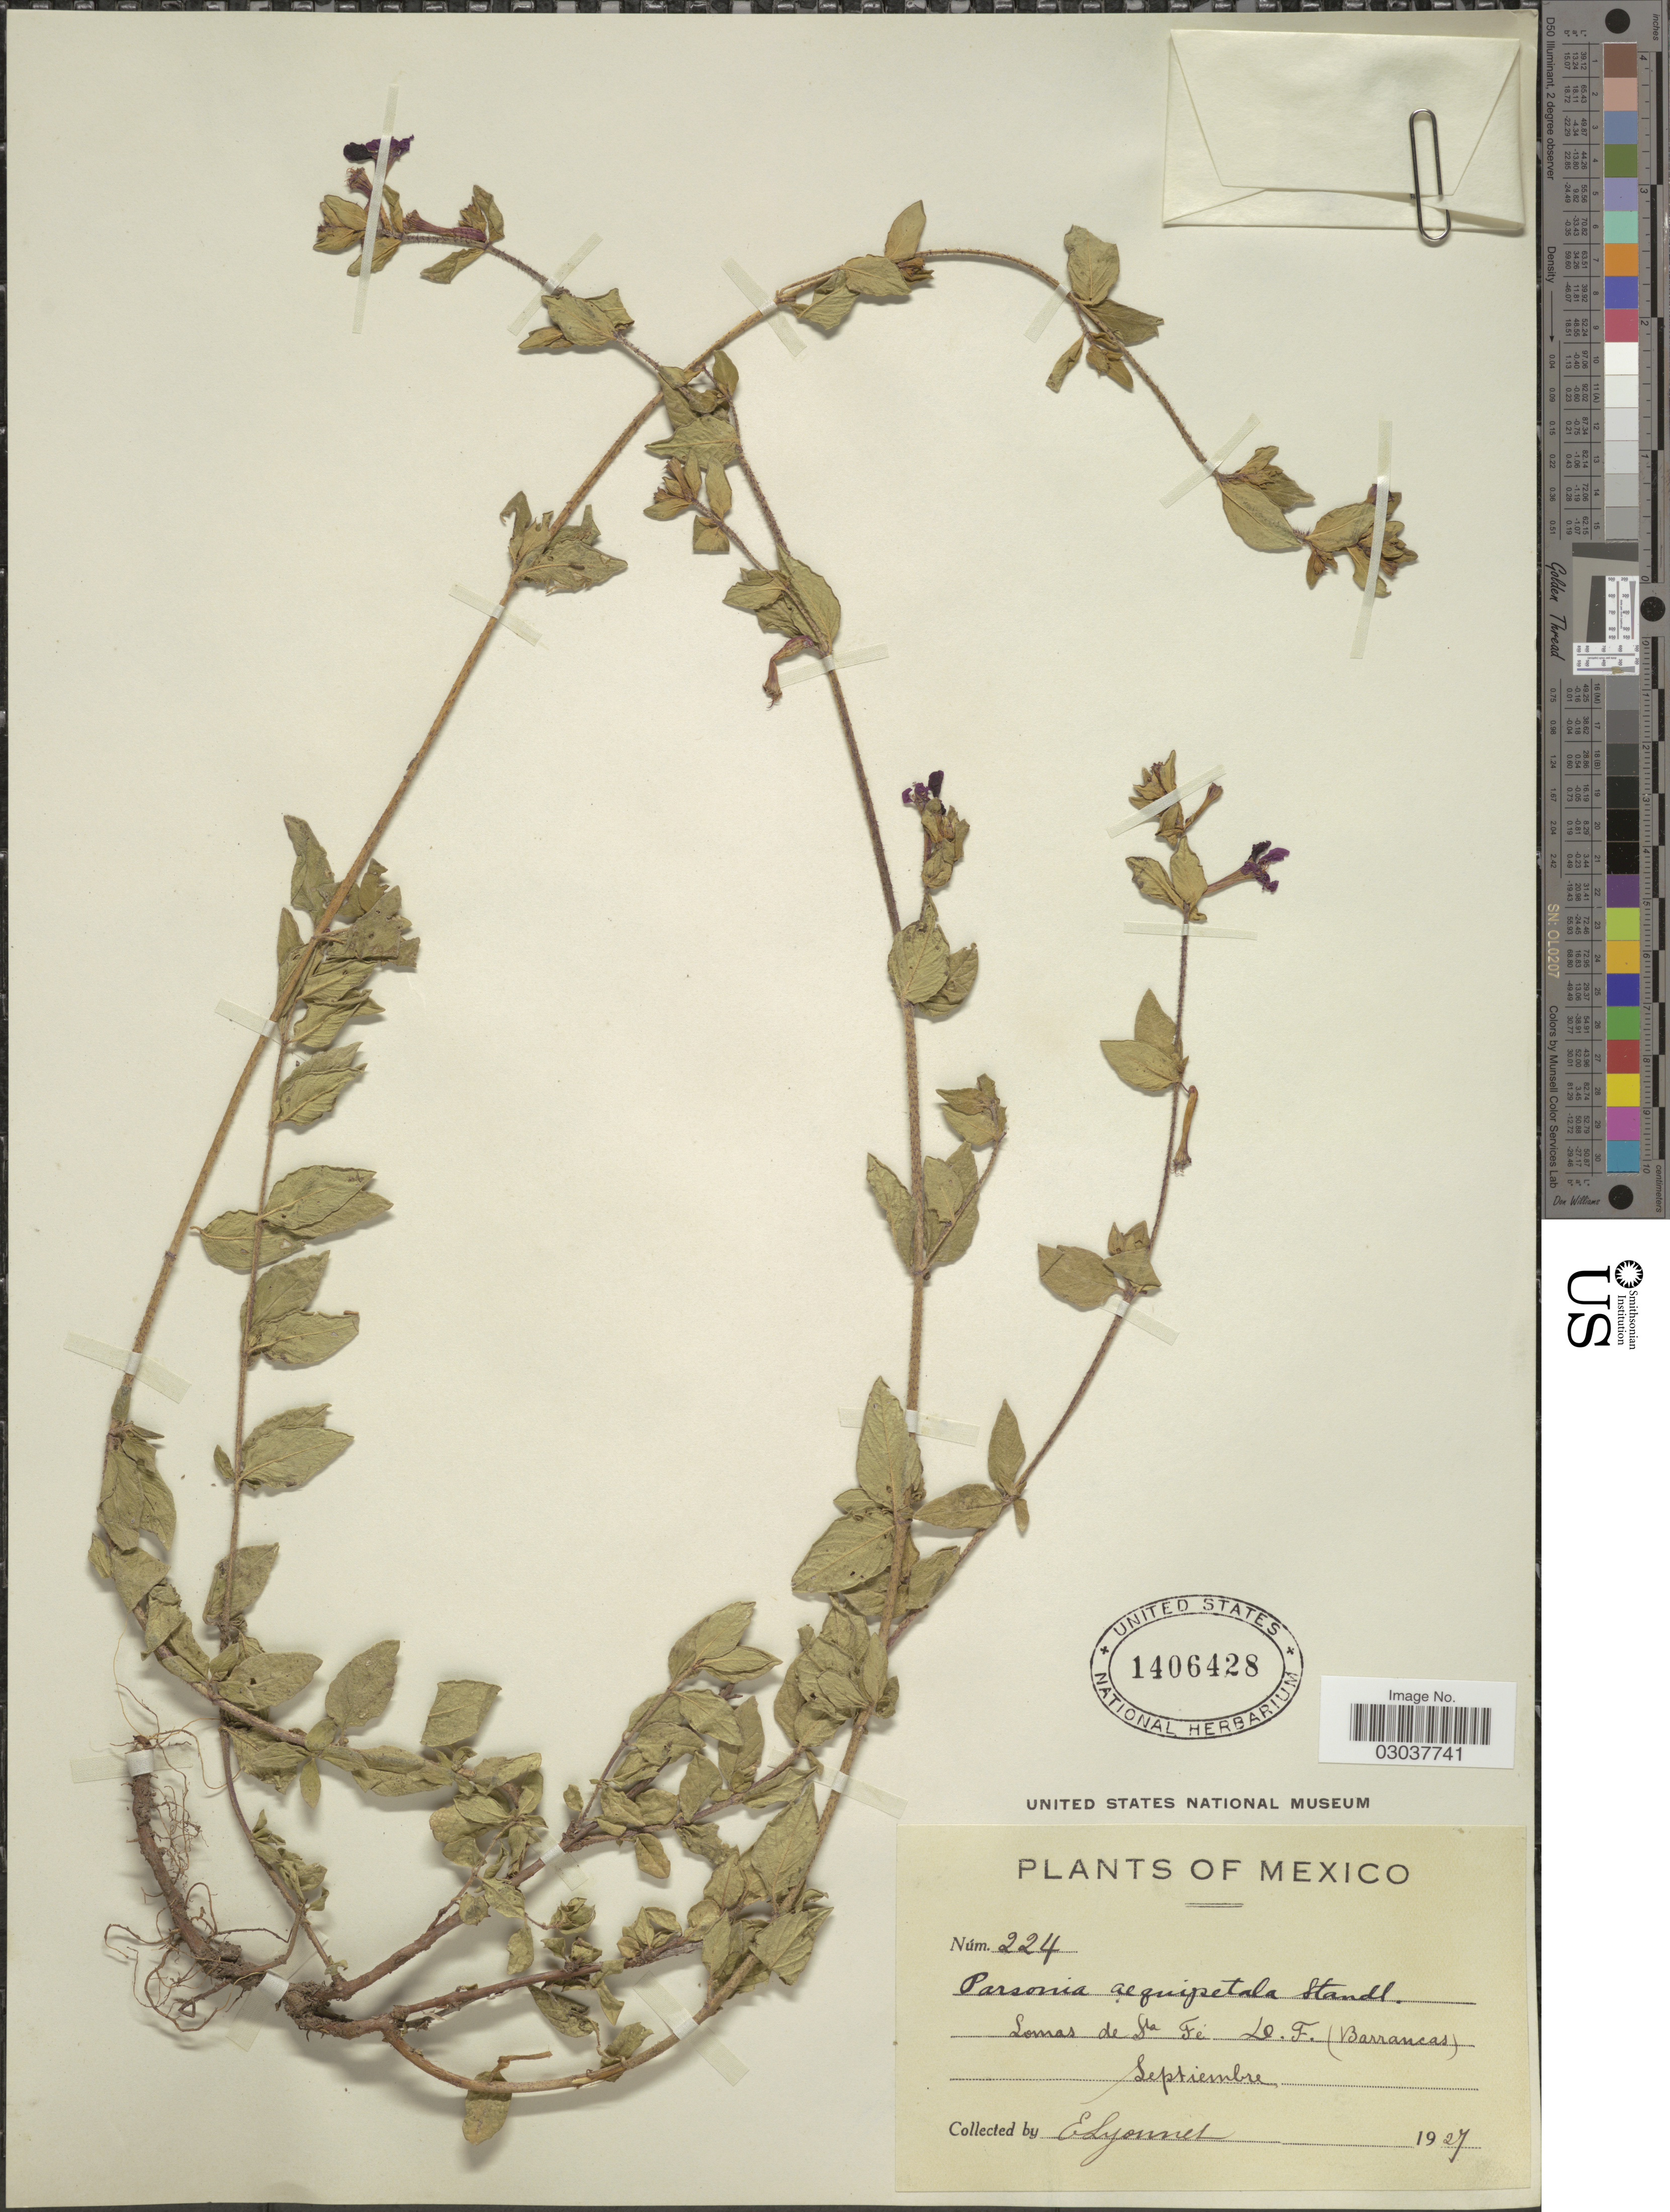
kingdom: Plantae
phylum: Tracheophyta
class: Magnoliopsida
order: Myrtales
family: Lythraceae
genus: Cuphea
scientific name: Cuphea aequipetala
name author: Cav.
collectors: E. Lyonnet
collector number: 224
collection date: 1927-09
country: Mexico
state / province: Distrito Federal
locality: Lomas de Sta. Fé. D.F. (Barrancas).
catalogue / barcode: US 1406428